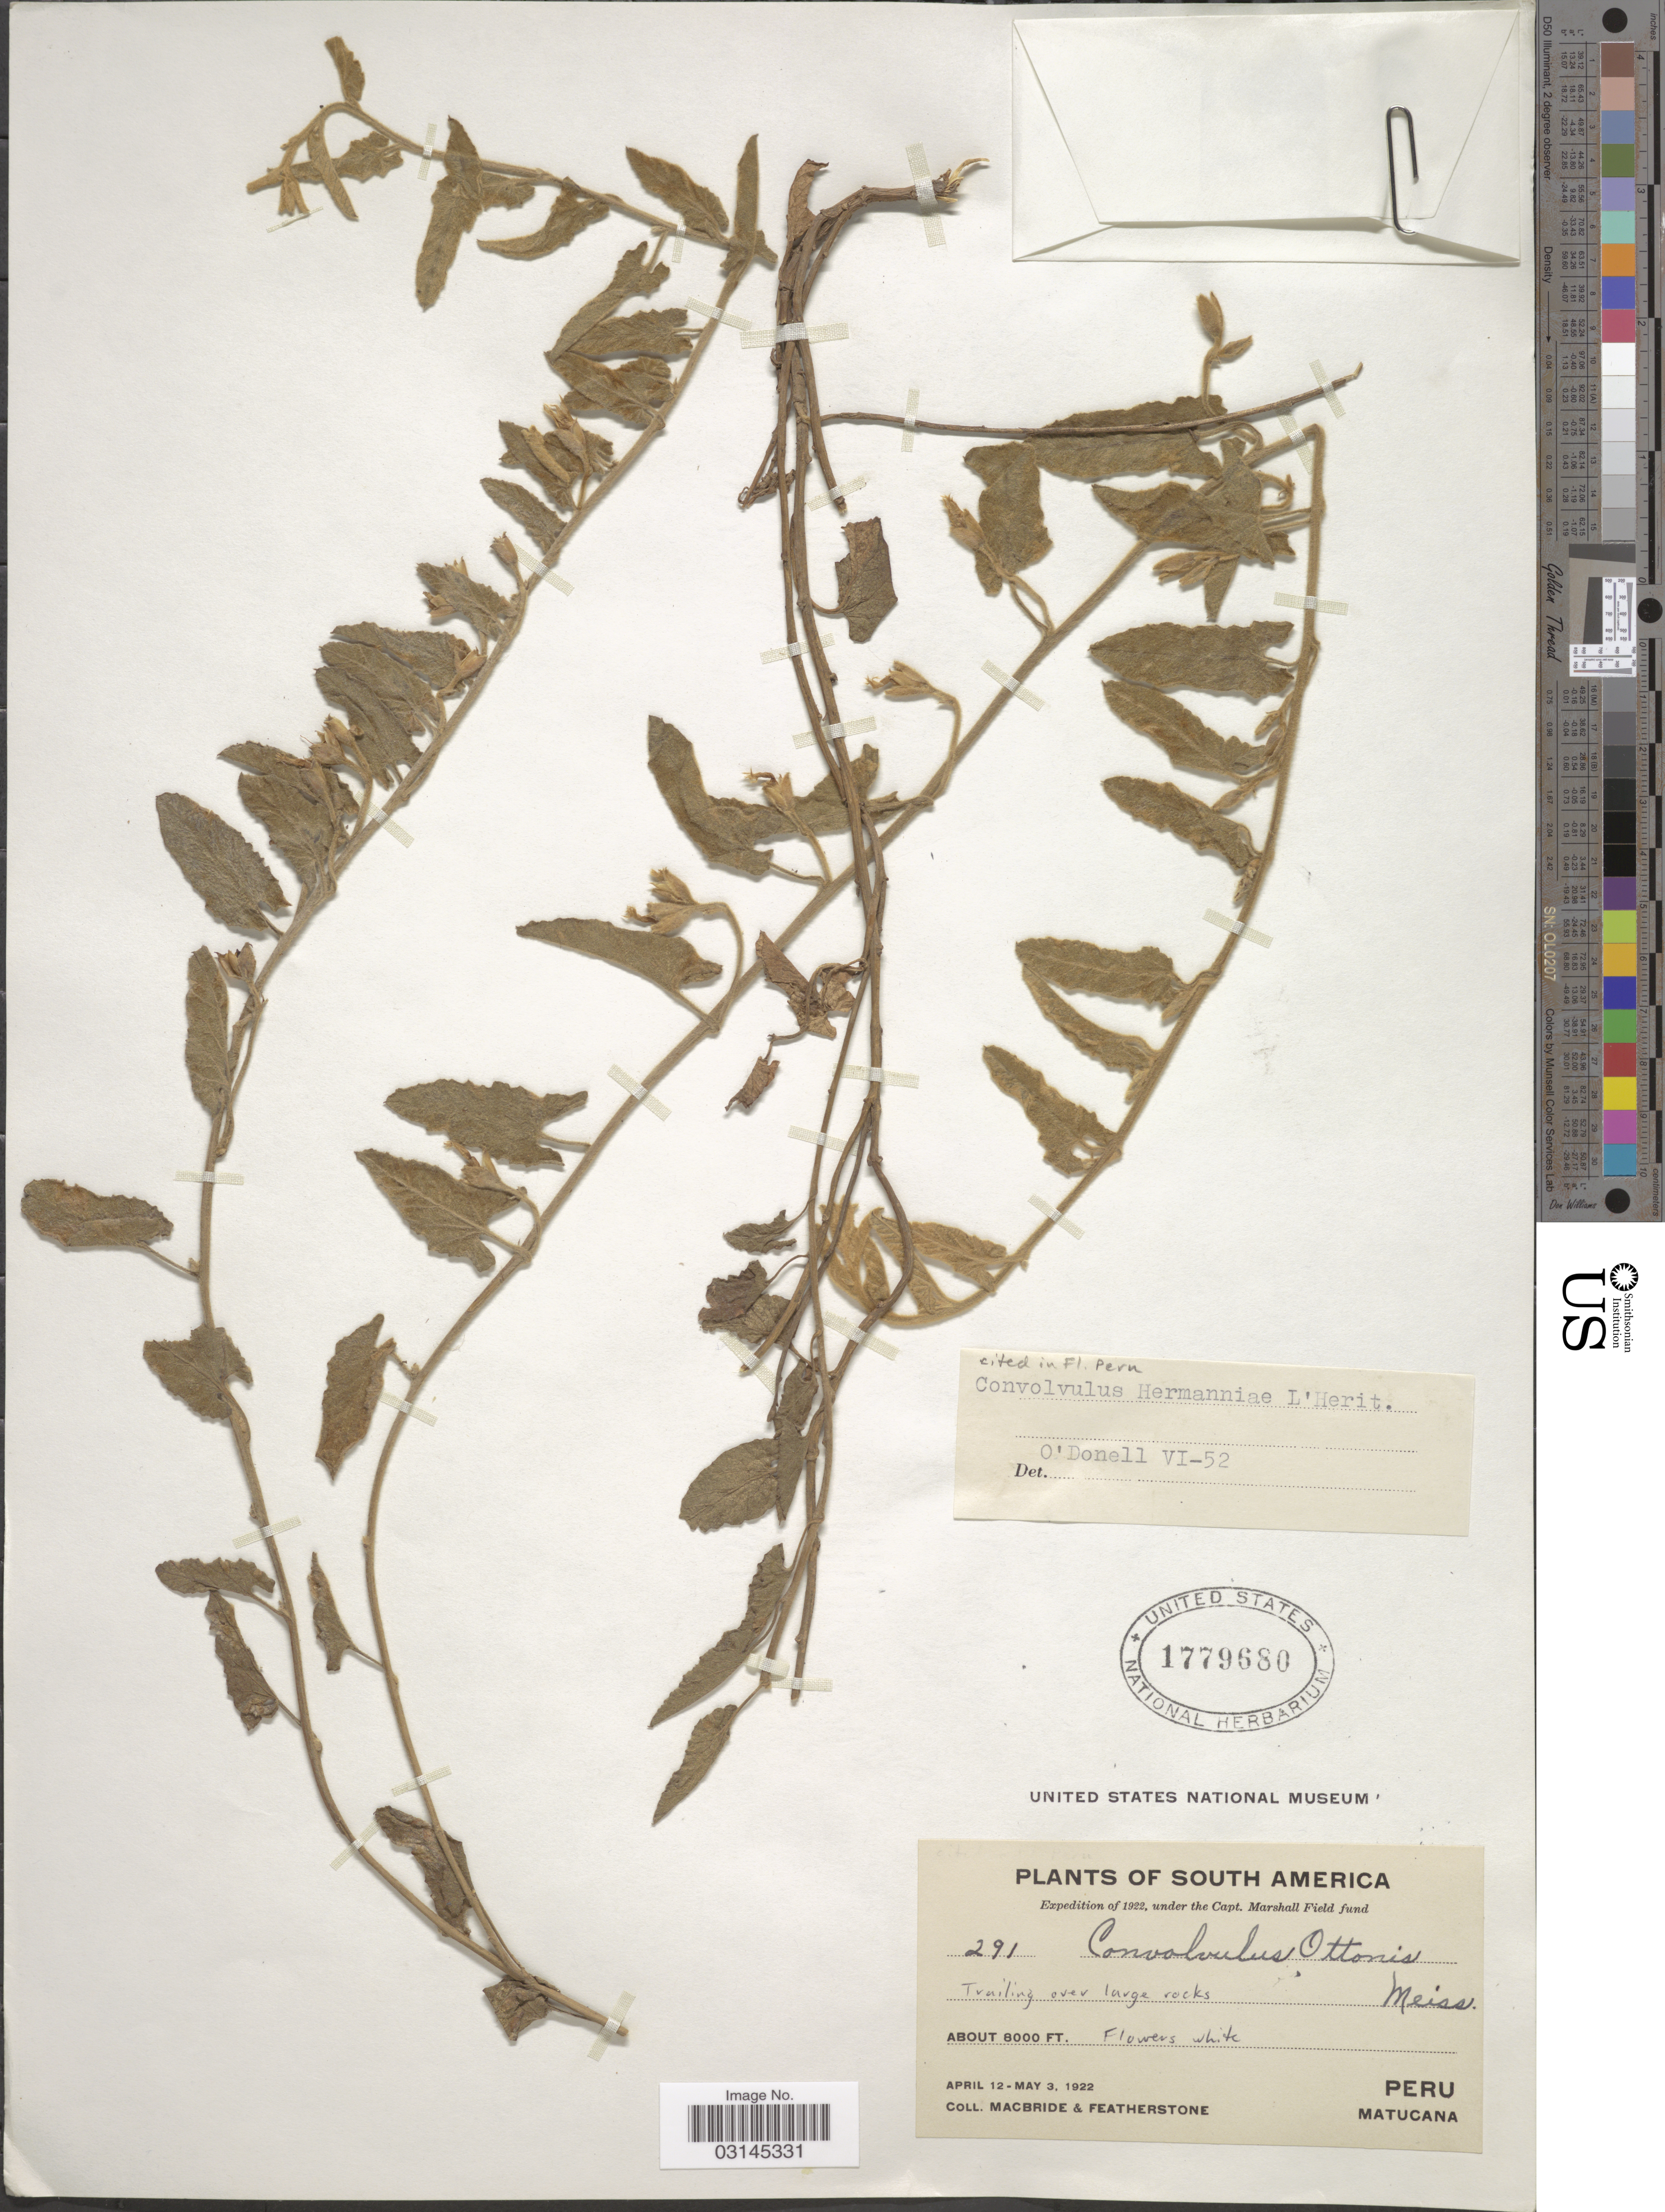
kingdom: Plantae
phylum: Tracheophyta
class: Magnoliopsida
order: Solanales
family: Convolvulaceae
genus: Convolvulus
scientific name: Convolvulus hermanniae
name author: L'Hér.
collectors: Macbride, -- & -. Featherstone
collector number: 291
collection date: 1922-04-12/1922-05-03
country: Peru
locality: Matucana.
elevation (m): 2438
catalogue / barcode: US 1779680